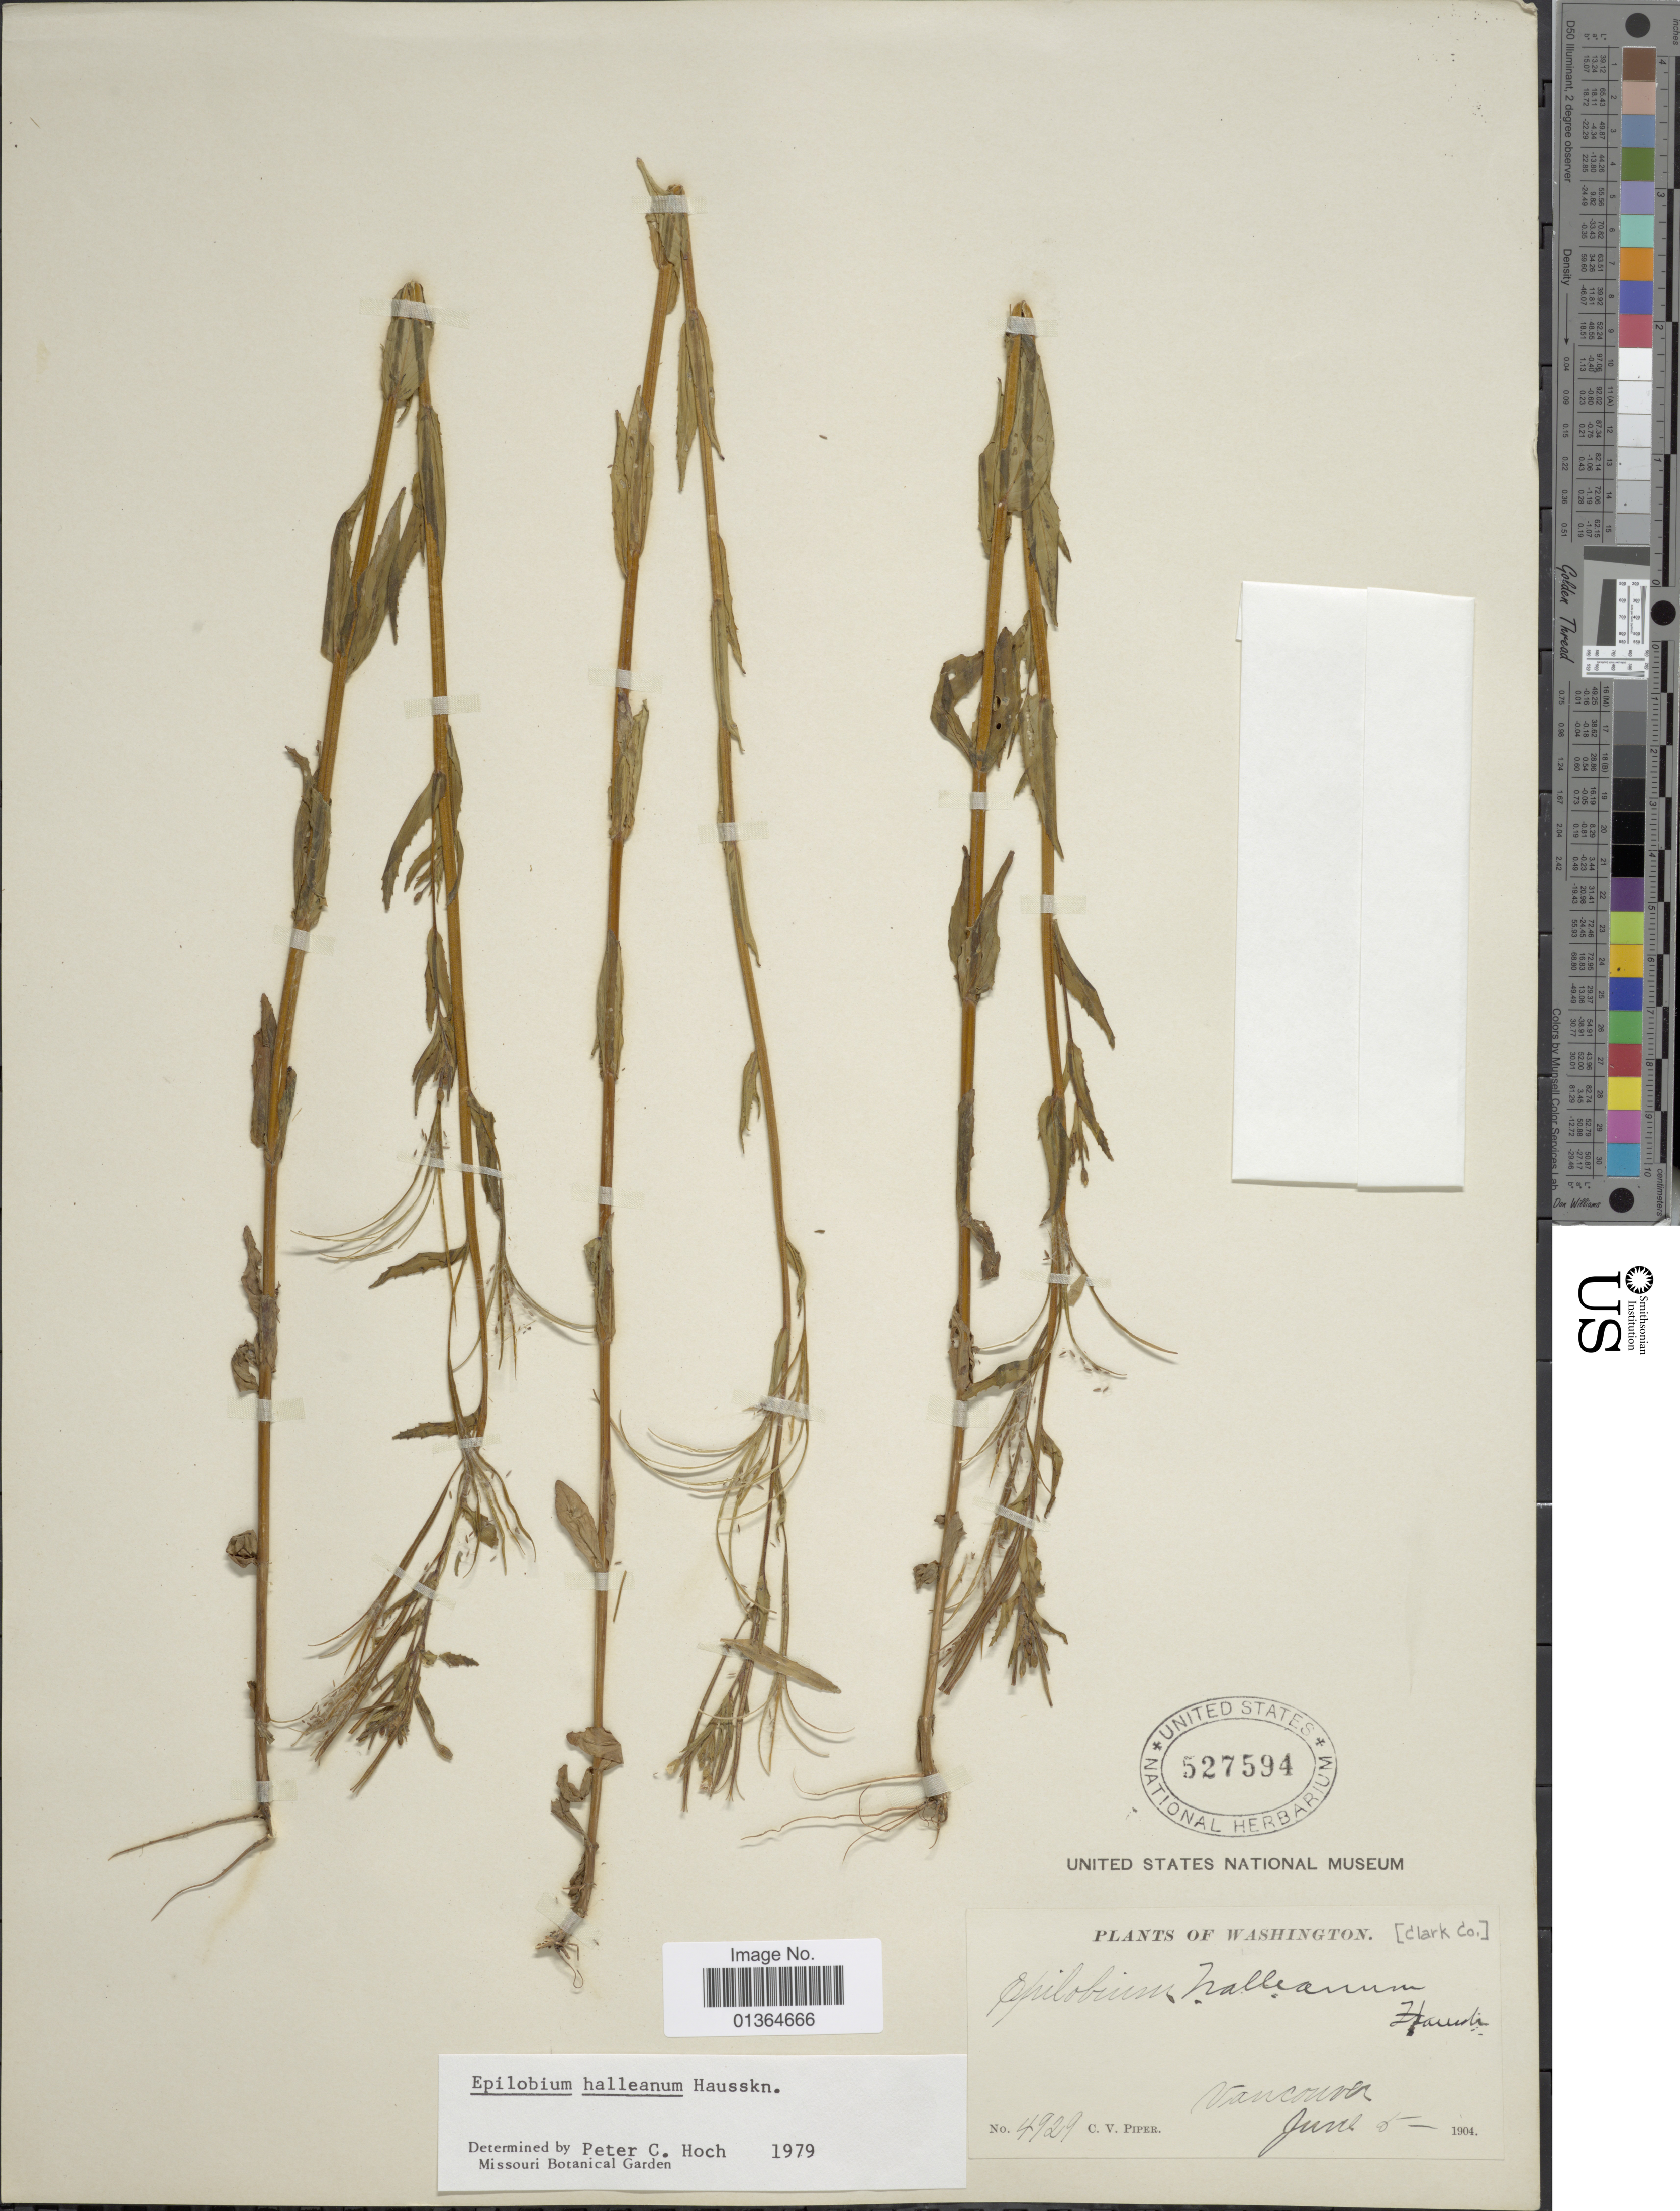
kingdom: Plantae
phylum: Tracheophyta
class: Magnoliopsida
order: Myrtales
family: Onagraceae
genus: Epilobium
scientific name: Epilobium hallianum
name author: Hausskn.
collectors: C. V. Piper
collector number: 4929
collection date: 1904-06-05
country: United States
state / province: Washington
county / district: Clark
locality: [Clark Co.]. Vancouver.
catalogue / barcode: US 527594